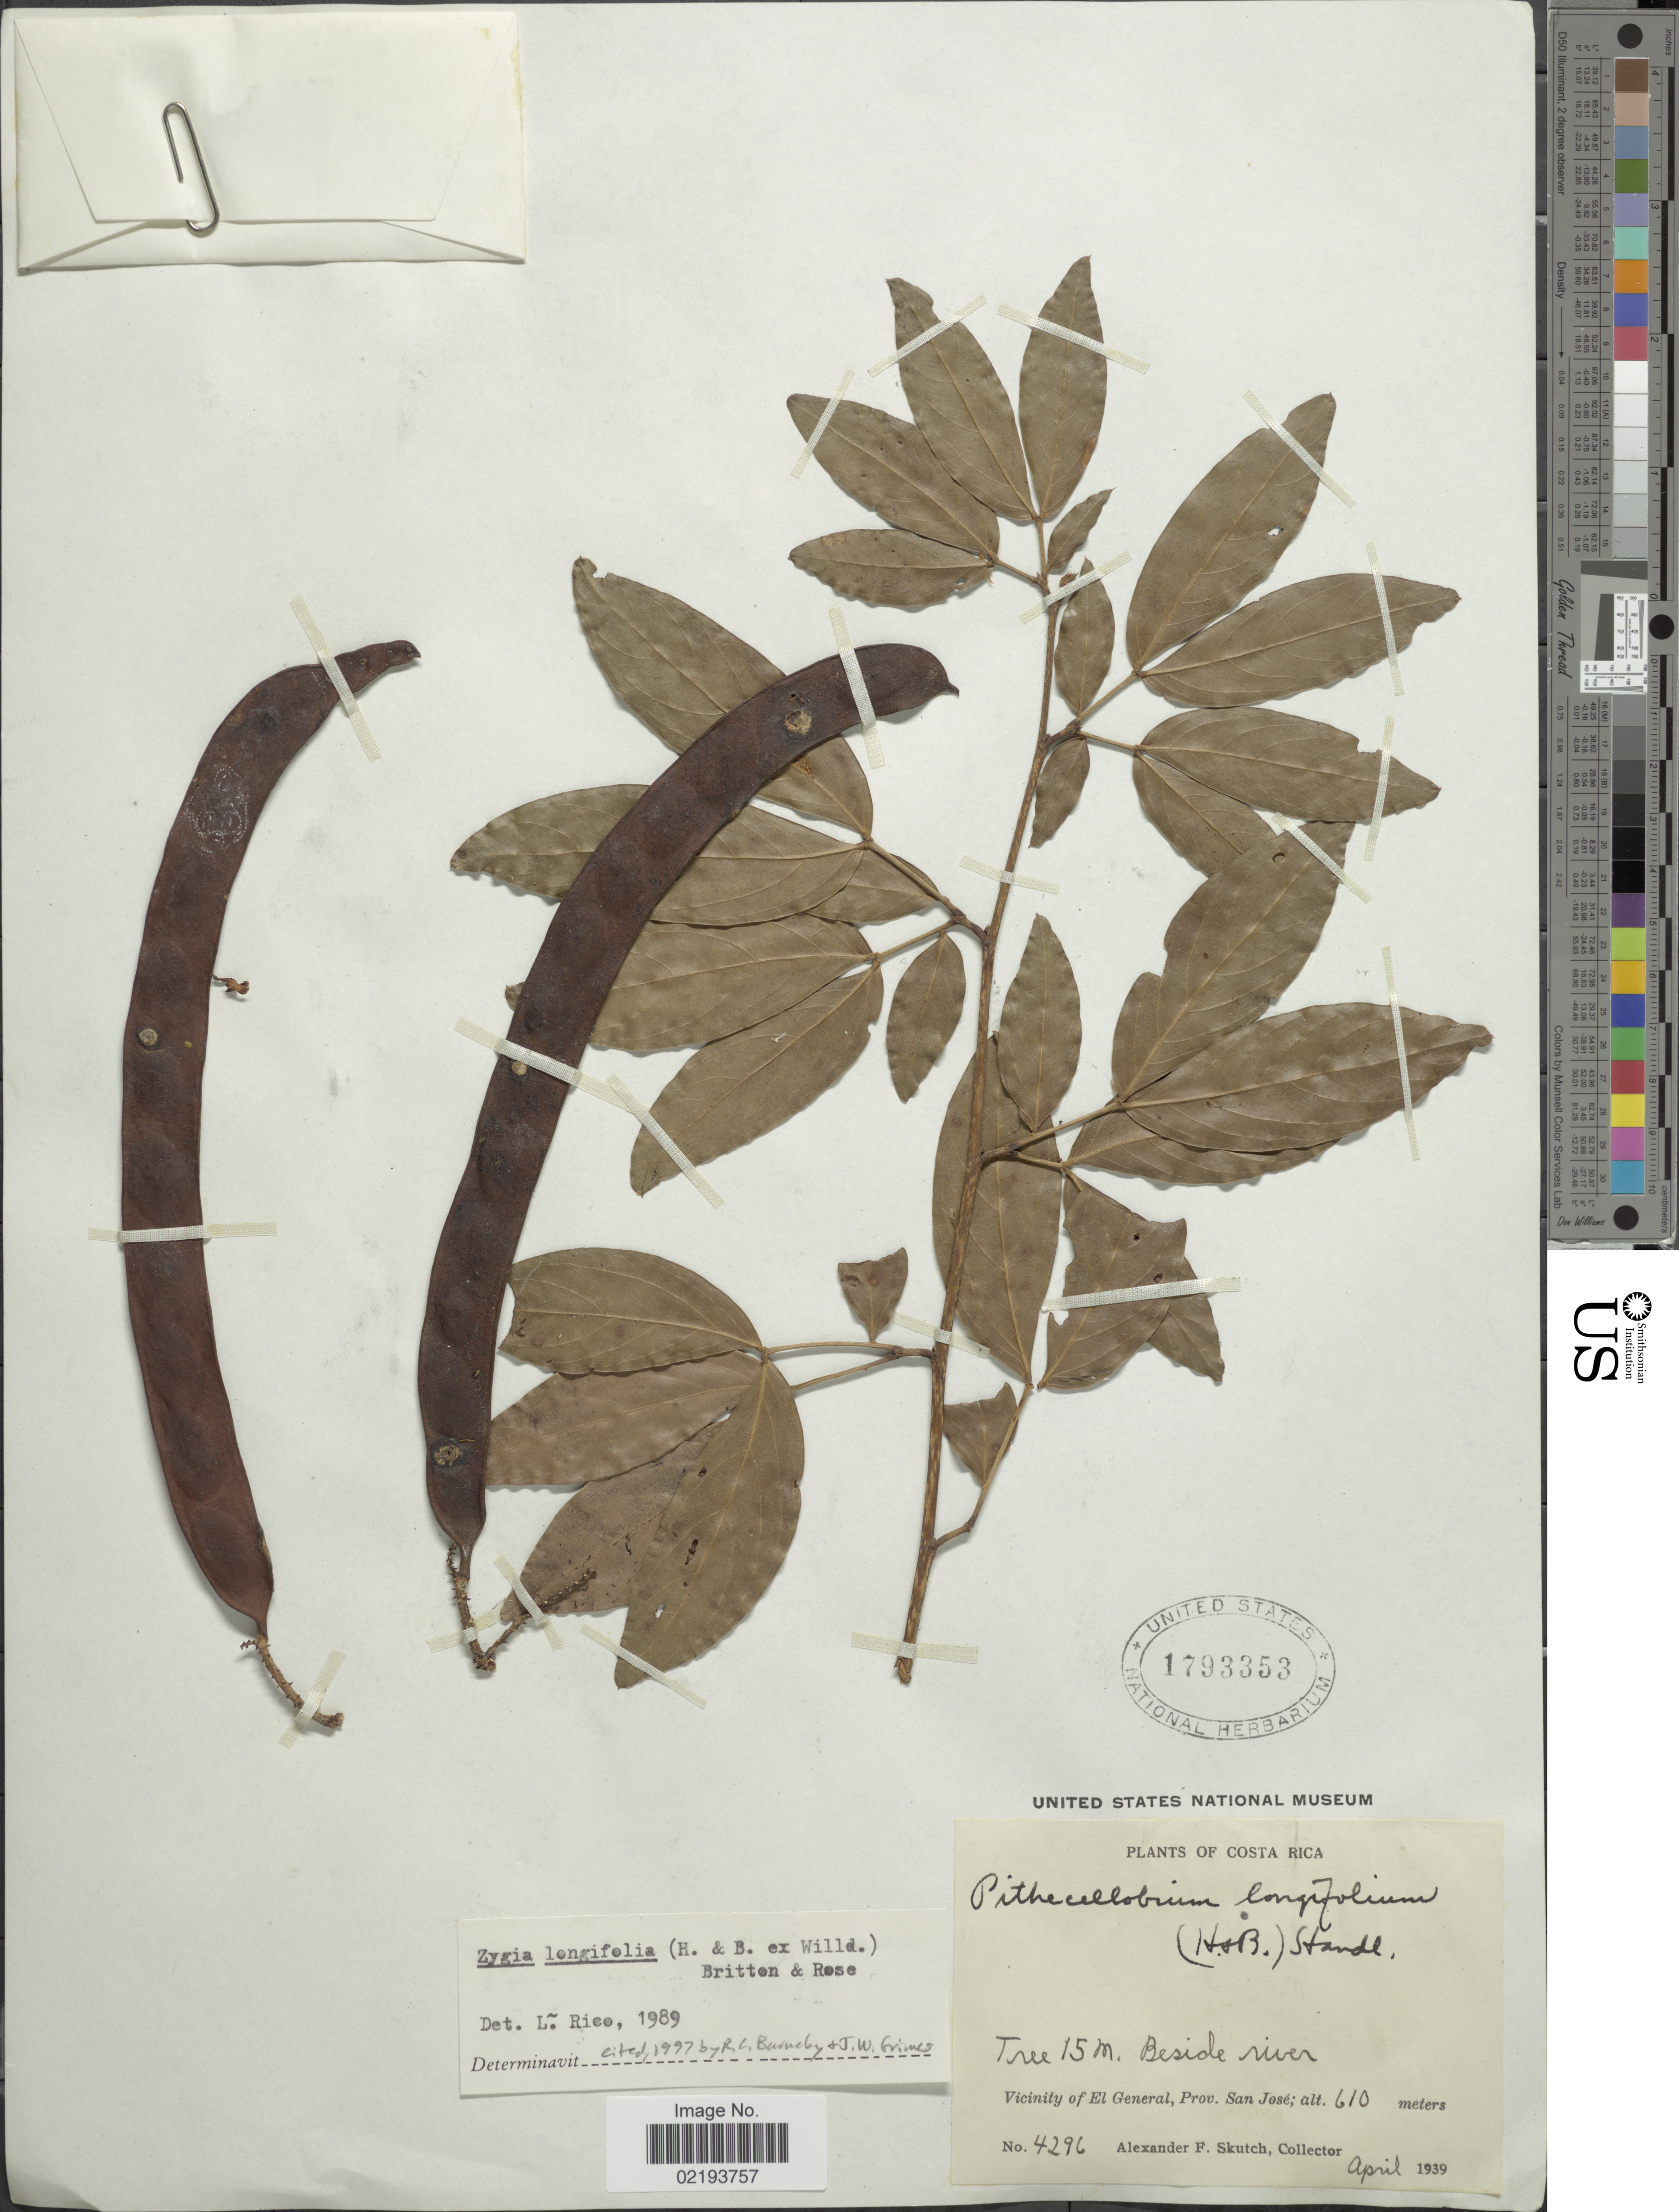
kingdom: Plantae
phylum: Tracheophyta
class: Magnoliopsida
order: Fabales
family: Fabaceae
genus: Zygia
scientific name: Zygia longifolia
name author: (Willd.) Britton & Rose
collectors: A. F. Skutch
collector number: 4296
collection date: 1939-04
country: Costa Rica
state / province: San José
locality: Beside river, Vicinity of El General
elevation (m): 610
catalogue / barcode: US 1793353